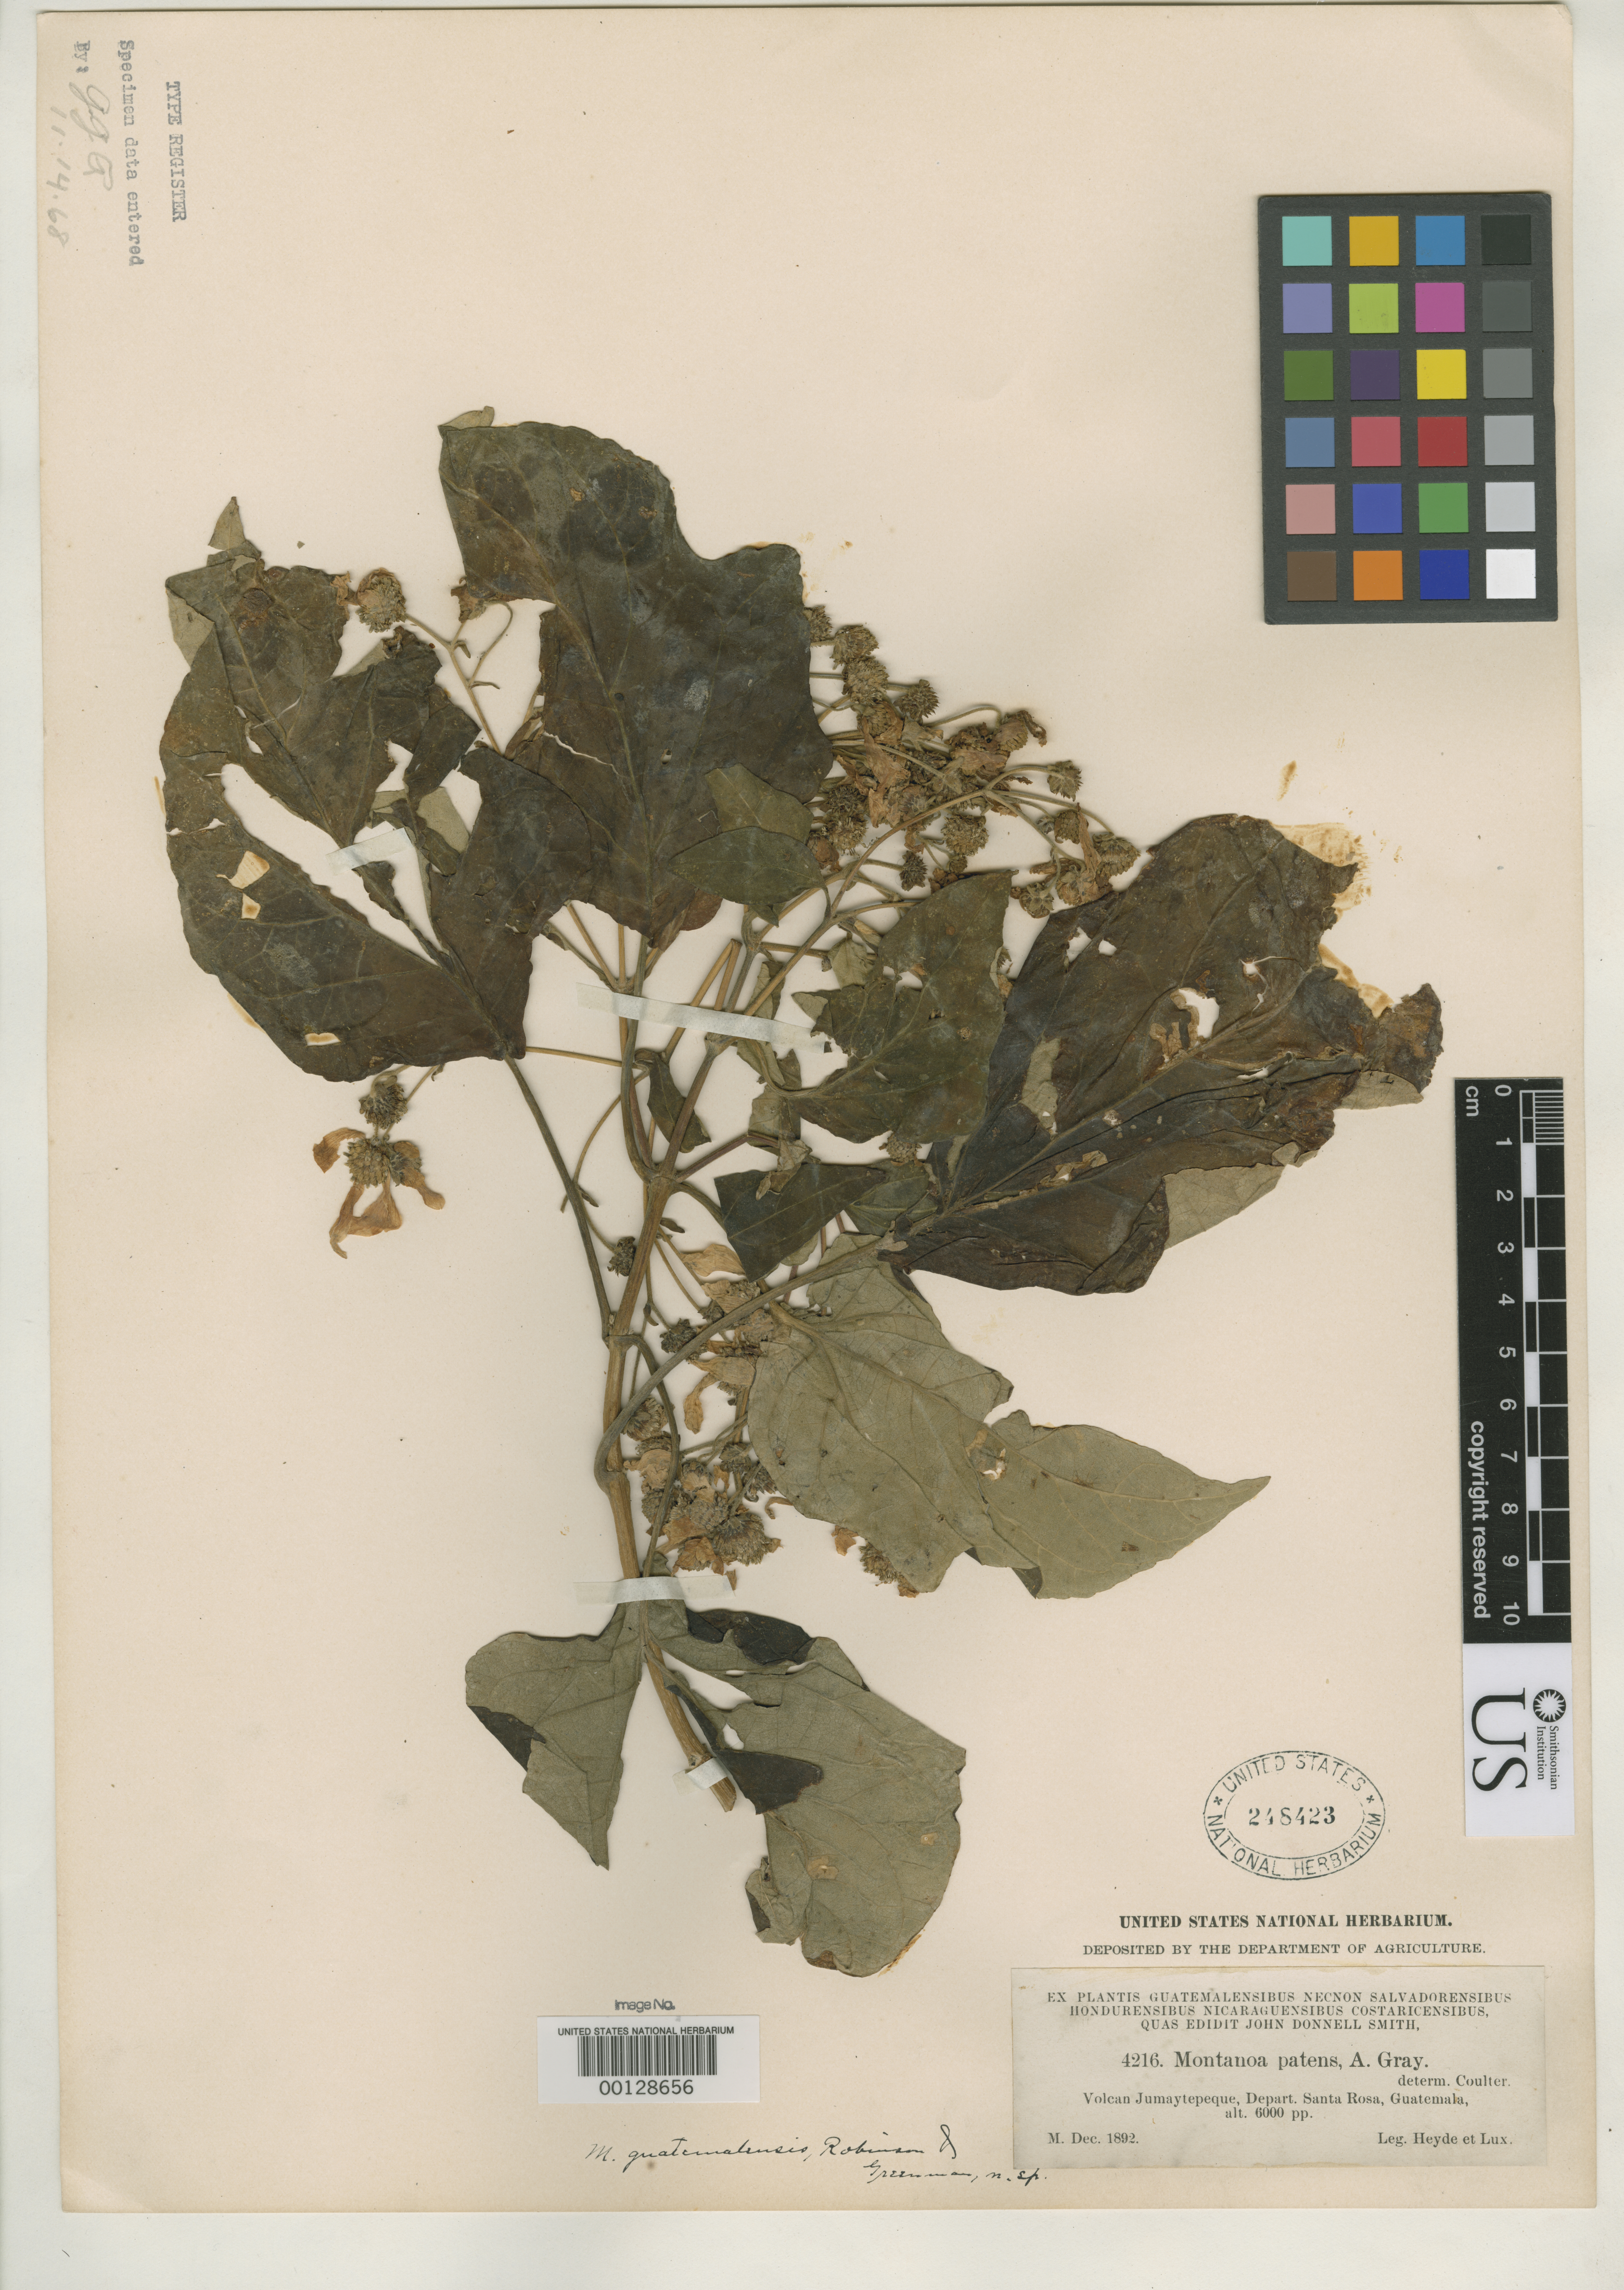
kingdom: Plantae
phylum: Tracheophyta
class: Magnoliopsida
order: Asterales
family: Asteraceae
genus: Montanoa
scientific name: Montanoa guatemalensis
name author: B.L. Rob. & Greenm.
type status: Isotype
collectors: E. T. Heyde & E. Lux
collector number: J.D.S. 4216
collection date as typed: Dec 1892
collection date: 1892-12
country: Guatemala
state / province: Santa Rosa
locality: Volcan Jumaytepeque.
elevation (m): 1800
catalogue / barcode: US 248423